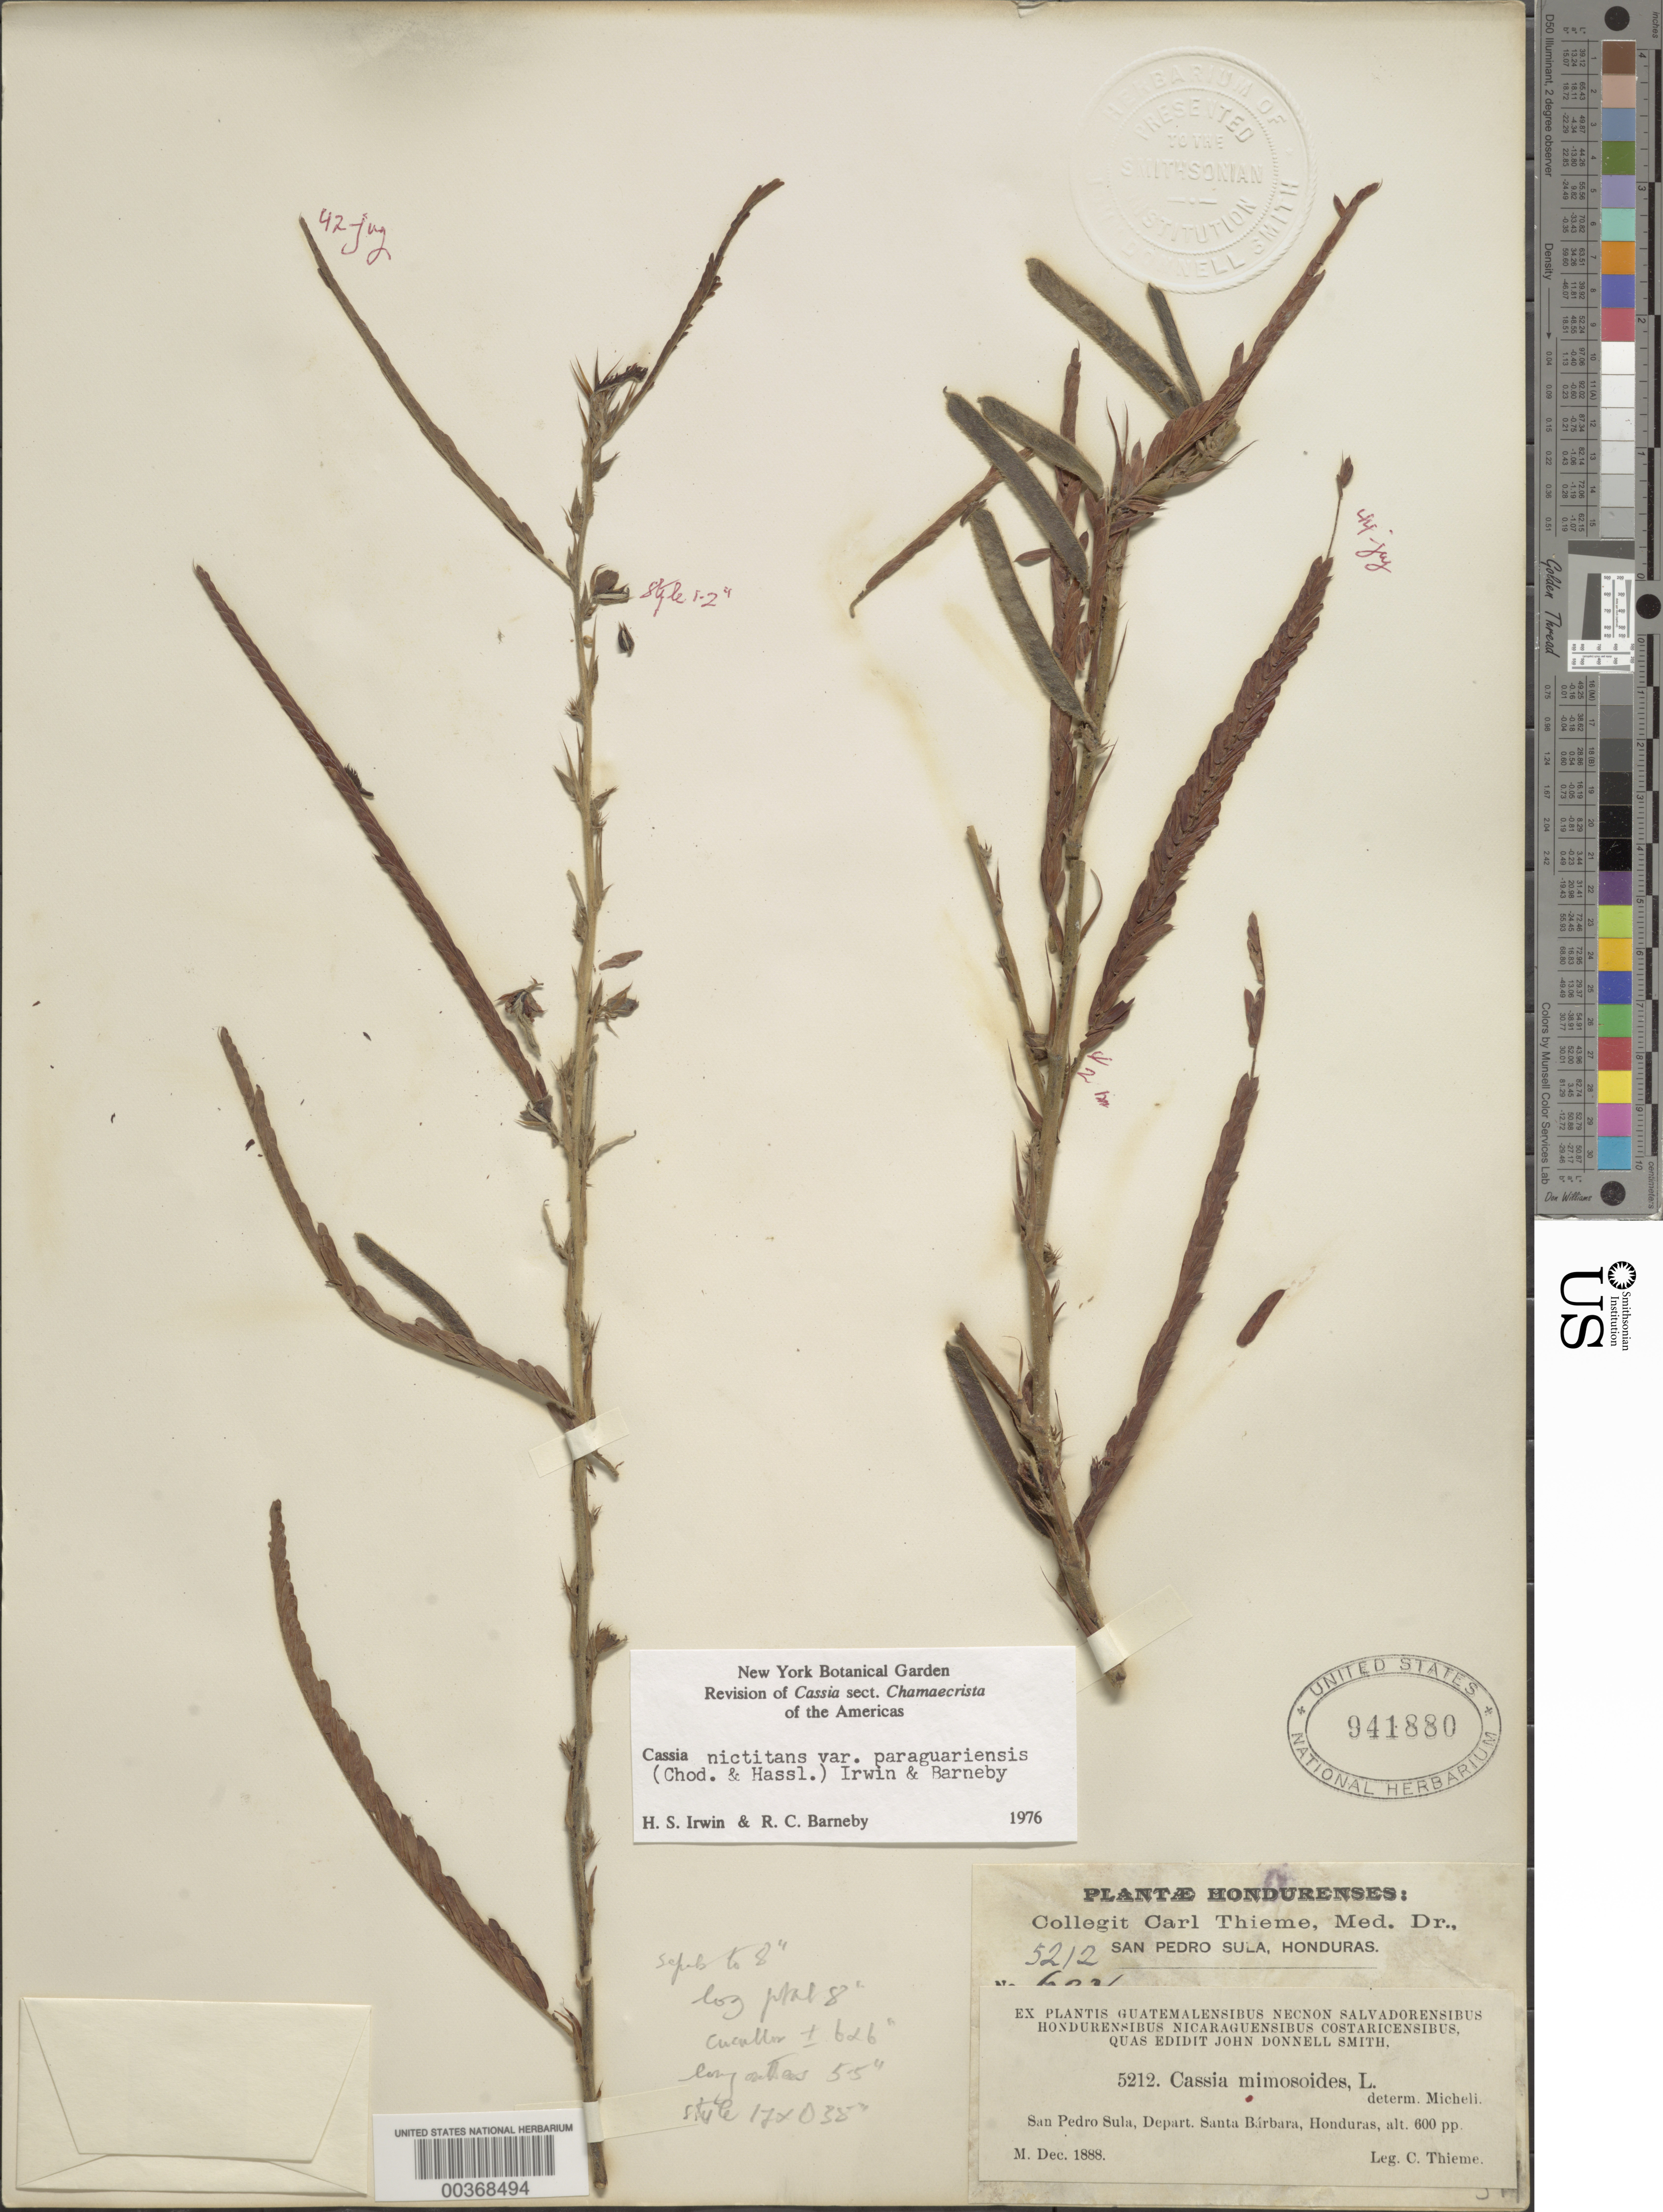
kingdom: Plantae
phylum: Tracheophyta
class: Magnoliopsida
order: Fabales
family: Fabaceae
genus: Chamaecrista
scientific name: Chamaecrista nictitans var. paraguariensis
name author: (Chodat & Hassl.) H.S. Irwin & Barneby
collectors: C. Thieme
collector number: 5212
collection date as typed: Dec 1888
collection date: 1888-12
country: Honduras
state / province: Santa Bárbara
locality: San Pedro Sula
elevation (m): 183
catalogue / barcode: US 941880